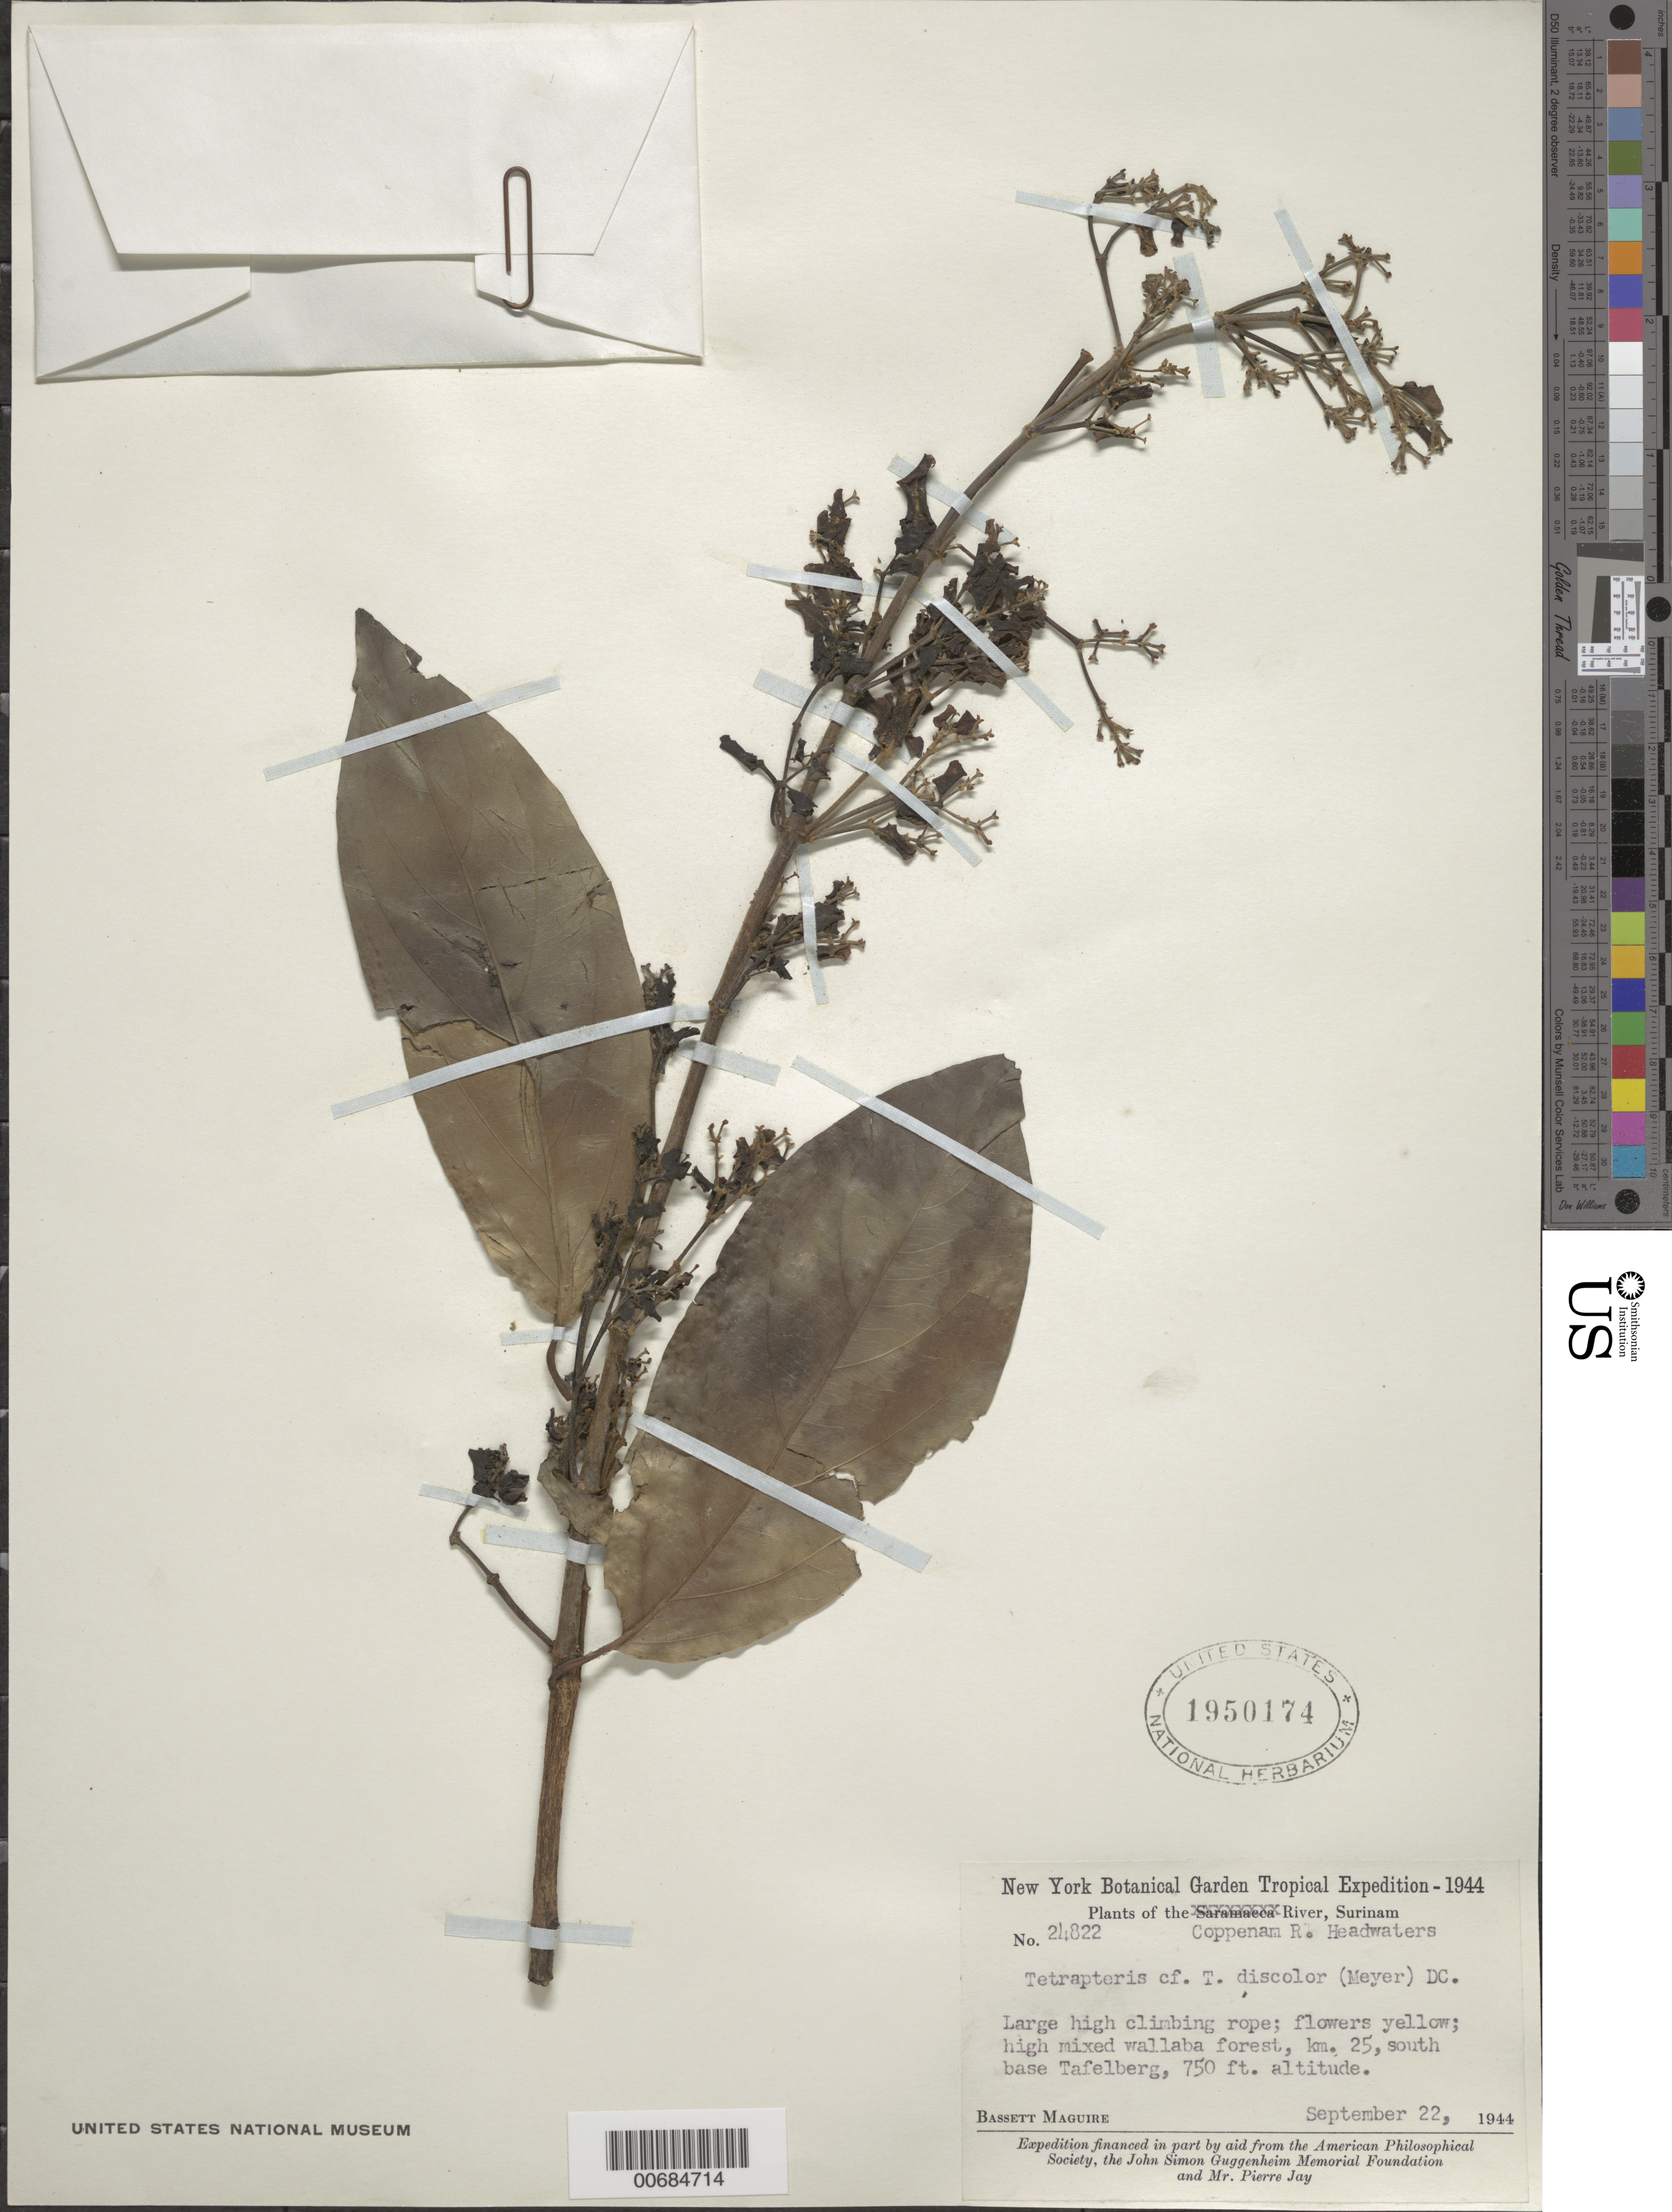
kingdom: Plantae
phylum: Tracheophyta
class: Magnoliopsida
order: Malpighiales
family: Malpighiaceae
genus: Tetrapterys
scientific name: Tetrapterys discolor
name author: (G. Mey.) DC.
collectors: B. Maguire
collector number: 24822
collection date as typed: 22-Sep-44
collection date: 1944-09-22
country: Suriname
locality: Tafelberg (Table Mountain), southern base, km 25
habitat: High mixed Wallaba forest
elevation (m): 229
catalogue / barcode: US 1950174